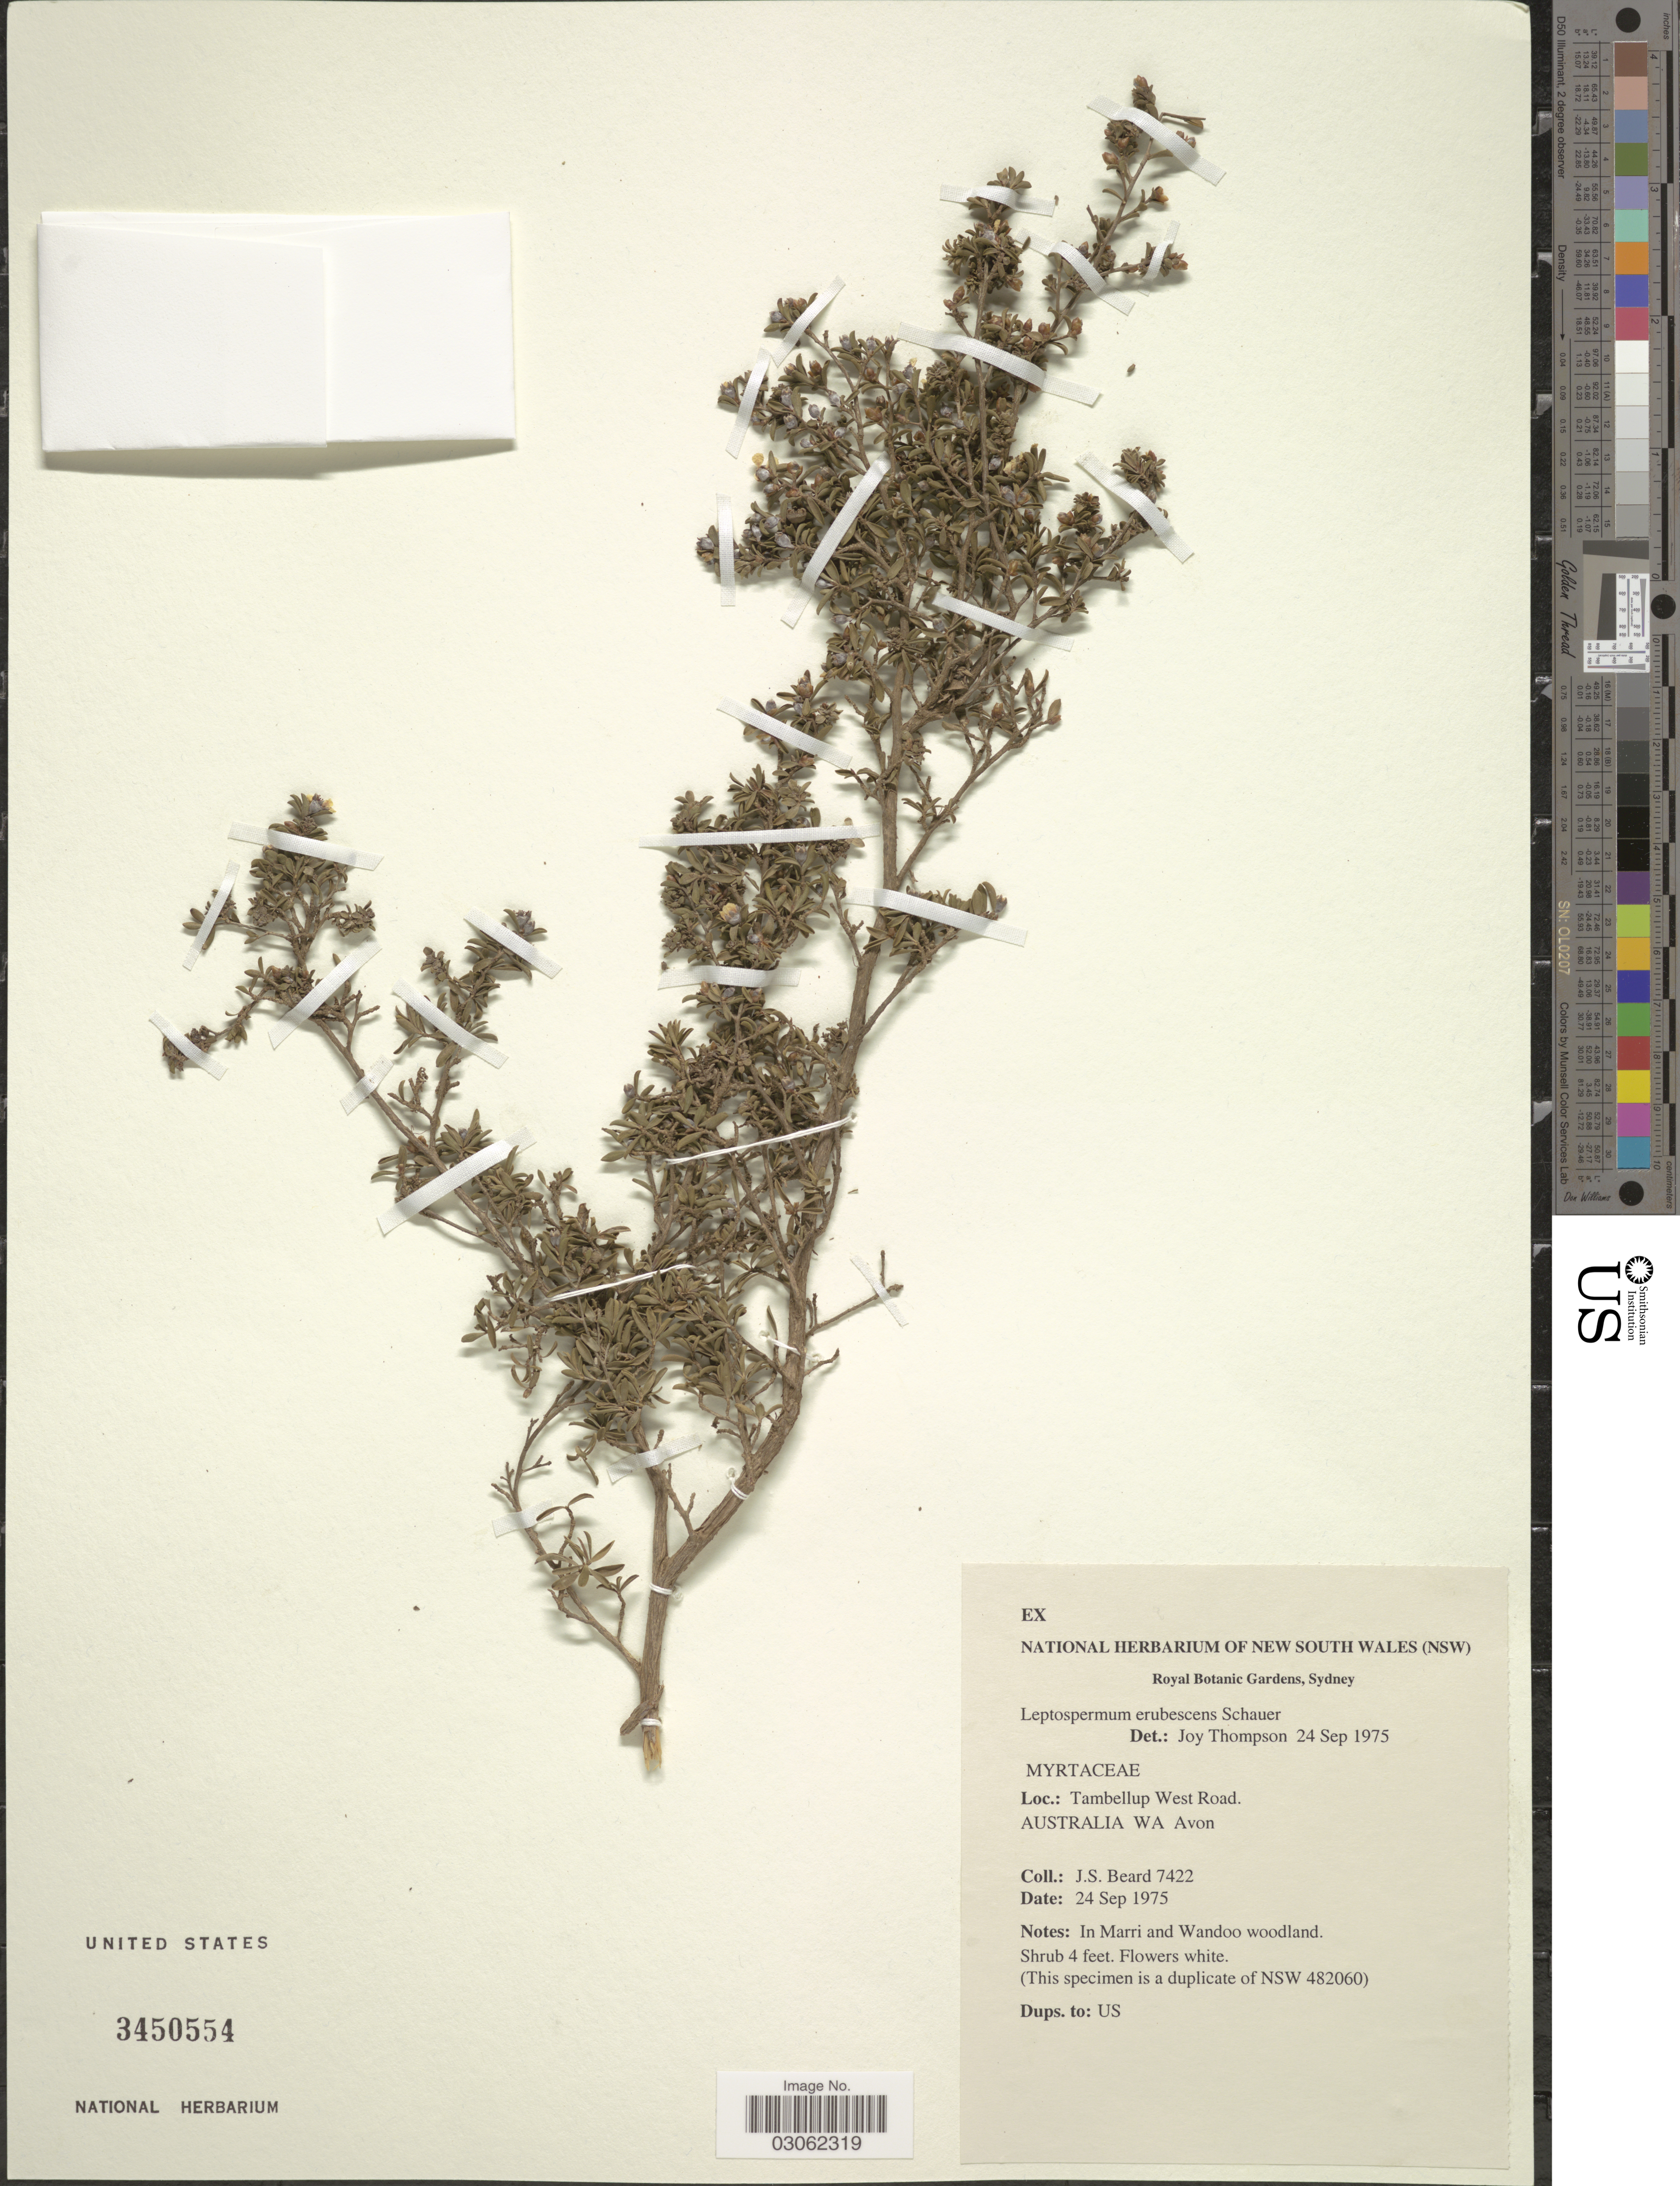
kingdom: Plantae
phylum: Tracheophyta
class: Magnoliopsida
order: Myrtales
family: Myrtaceae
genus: Leptospermopsis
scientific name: Leptospermopsis erubescens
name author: (Schauer) P.G. Wilson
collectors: J. Beard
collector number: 7422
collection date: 1975-09-24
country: Australia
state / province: Western Australia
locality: Tambellup West Road. Australia WA Avon. In Marri and Wandoo woodland.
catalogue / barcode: US 3450554